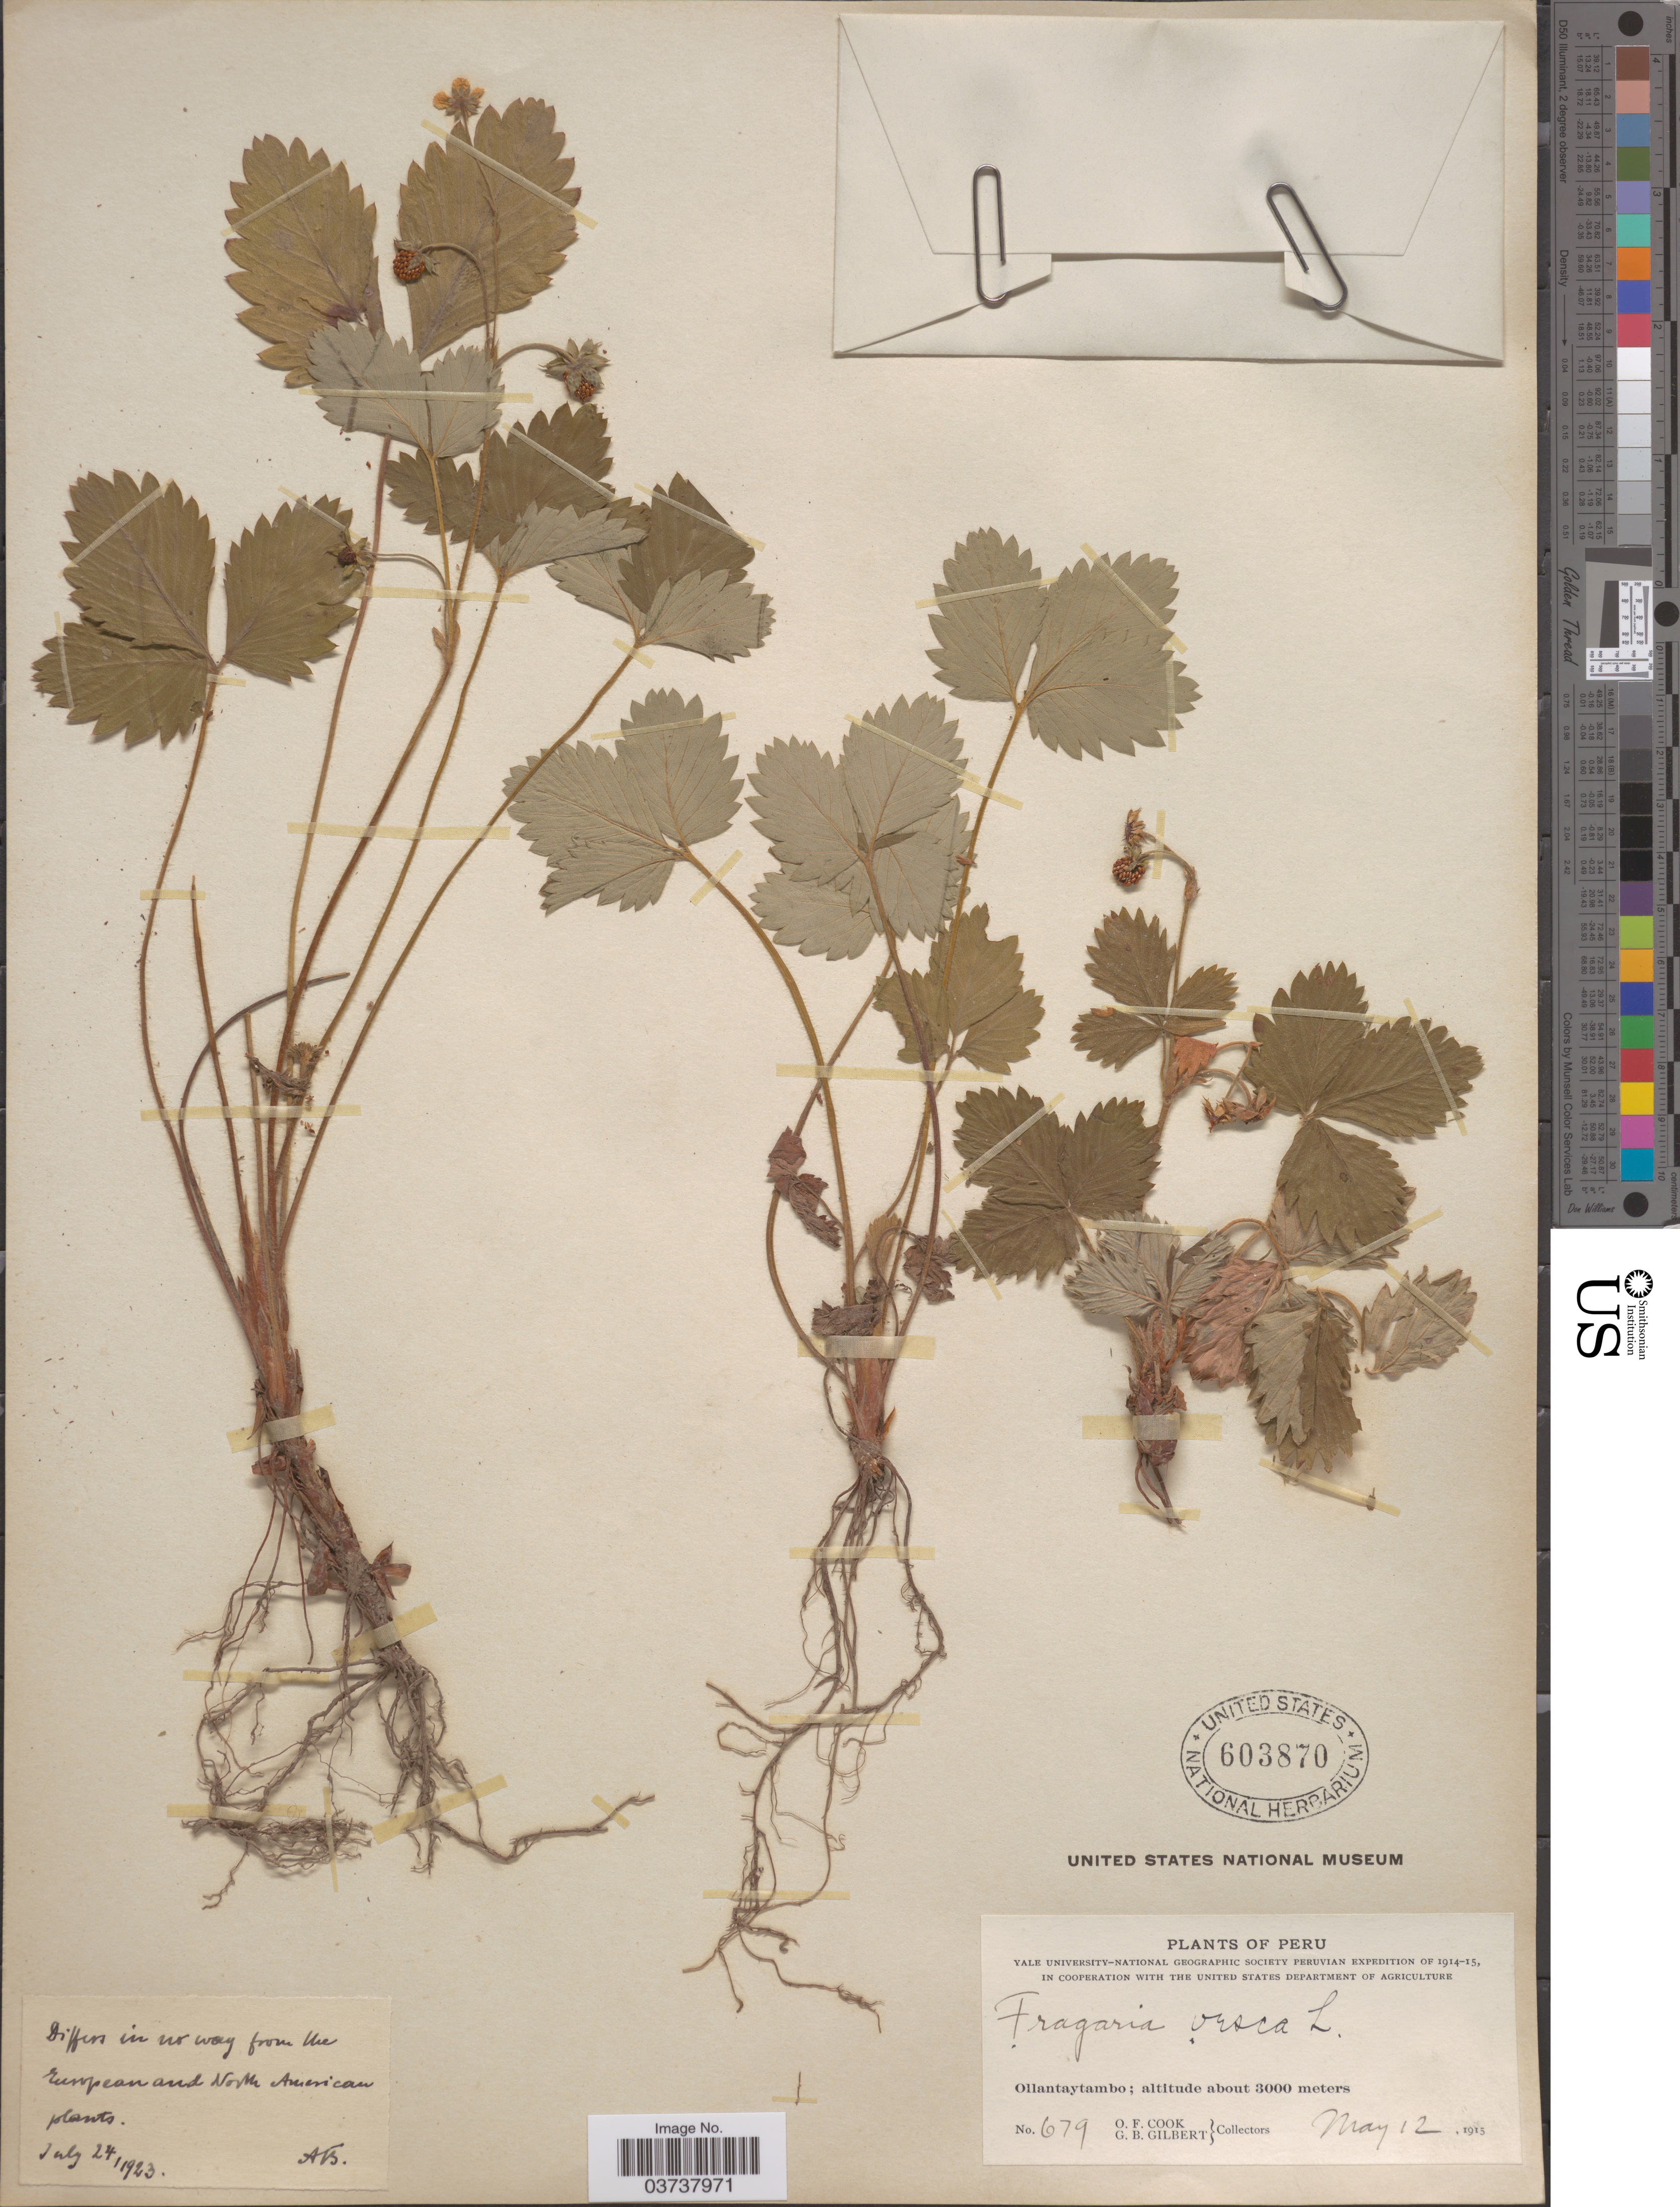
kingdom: Plantae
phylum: Tracheophyta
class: Magnoliopsida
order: Rosales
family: Rosaceae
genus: Fragaria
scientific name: Fragaria vesca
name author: L.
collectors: O. F. Cook & G. B. Gilbert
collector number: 679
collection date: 1915-05-12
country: Peru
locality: Ollantaytambo.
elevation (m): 3000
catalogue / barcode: US 603870